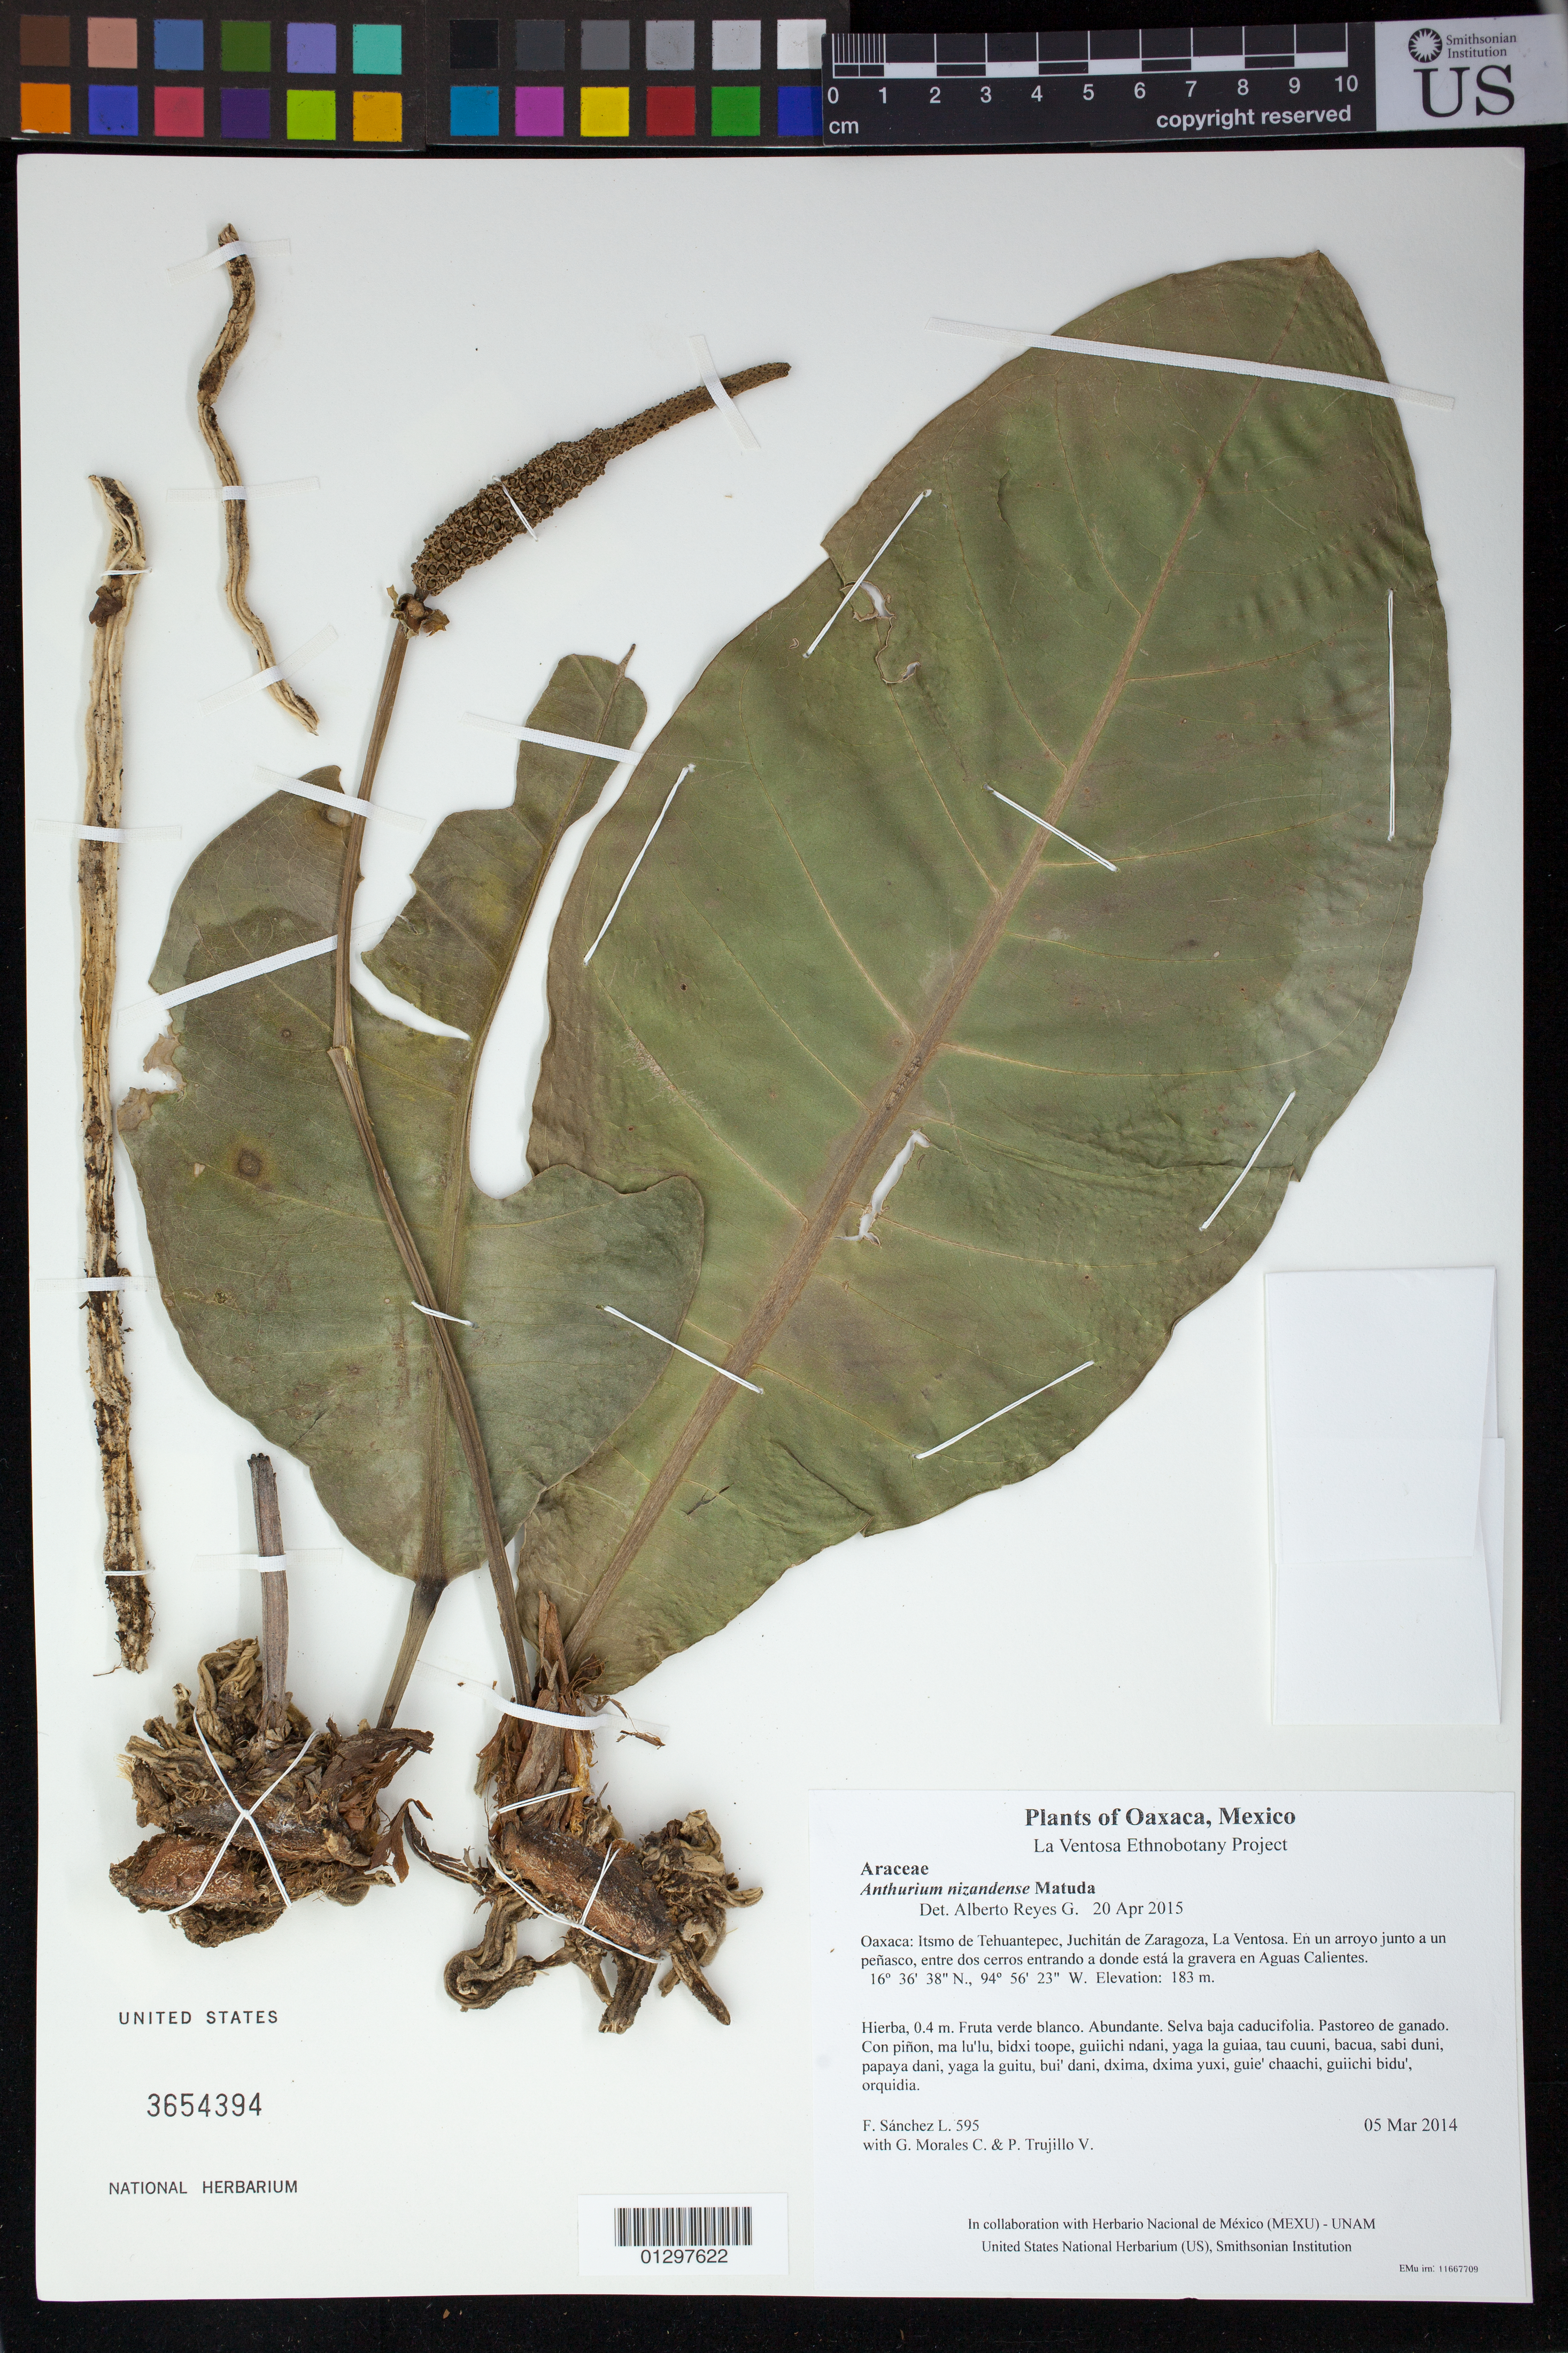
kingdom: Plantae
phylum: Tracheophyta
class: Liliopsida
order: Alismatales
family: Araceae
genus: Anthurium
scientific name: Anthurium nizandense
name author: Matuda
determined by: Reyes García, A.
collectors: F. Sánchez L., G. Morales C. & P. Trujillo V.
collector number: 595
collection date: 2014-03-05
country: Mexico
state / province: Oaxaca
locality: Itsmo de Tehuantepec, Juchitán de Zaragoza, La Ventosa. En un arroyo junto a un peñasco, entre dos cerros entrando a donde está la gravera en Aguas Calientes.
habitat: Selva baja caducifolia. Pastoreo de ganado.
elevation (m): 183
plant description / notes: MEXU, US; Guixi bandaga. 0.4 m. Cuaananaxhi naga' naquichi'. Stale.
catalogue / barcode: US 3654394